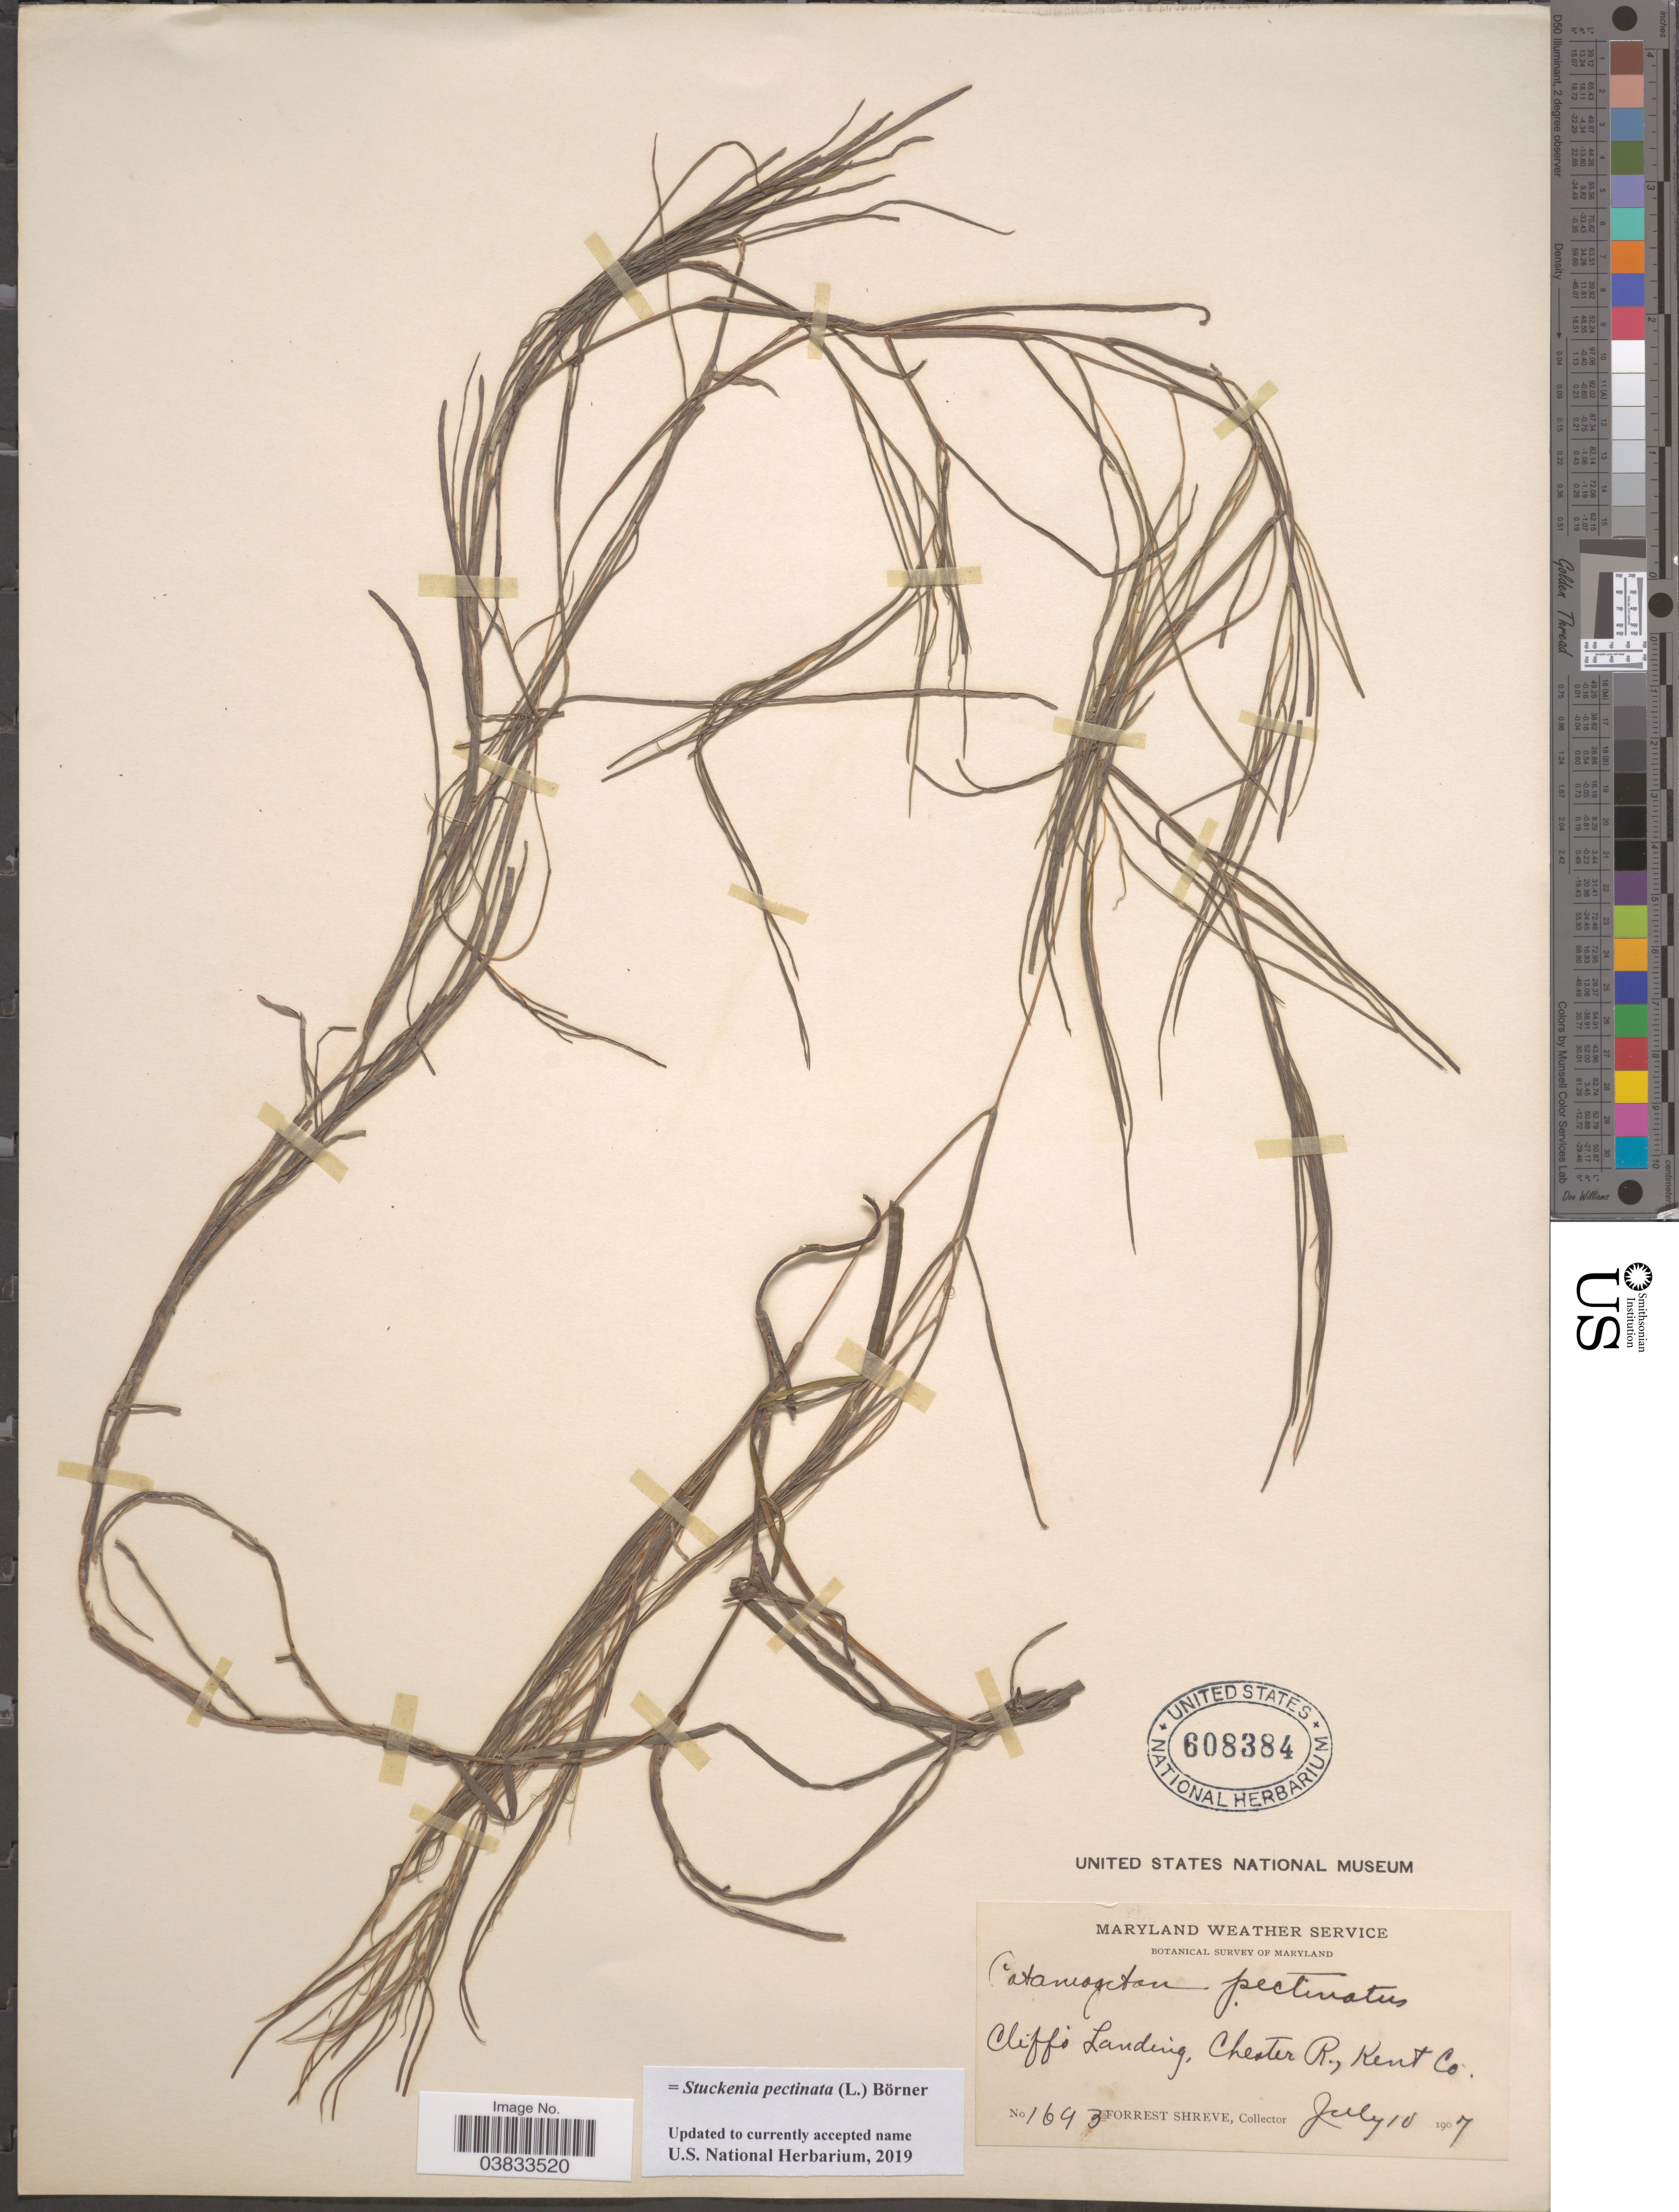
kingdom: Plantae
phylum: Tracheophyta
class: Liliopsida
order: Alismatales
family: Potamogetonaceae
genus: Stuckenia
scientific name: Stuckenia pectinata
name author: (L.) Börner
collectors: F. Shreve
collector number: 1693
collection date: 1907-07-10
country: United States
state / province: Maryland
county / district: Kent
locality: Maryland Weather Service. Cliffs Landing, Cheater R., Kent Co.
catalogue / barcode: US 608384